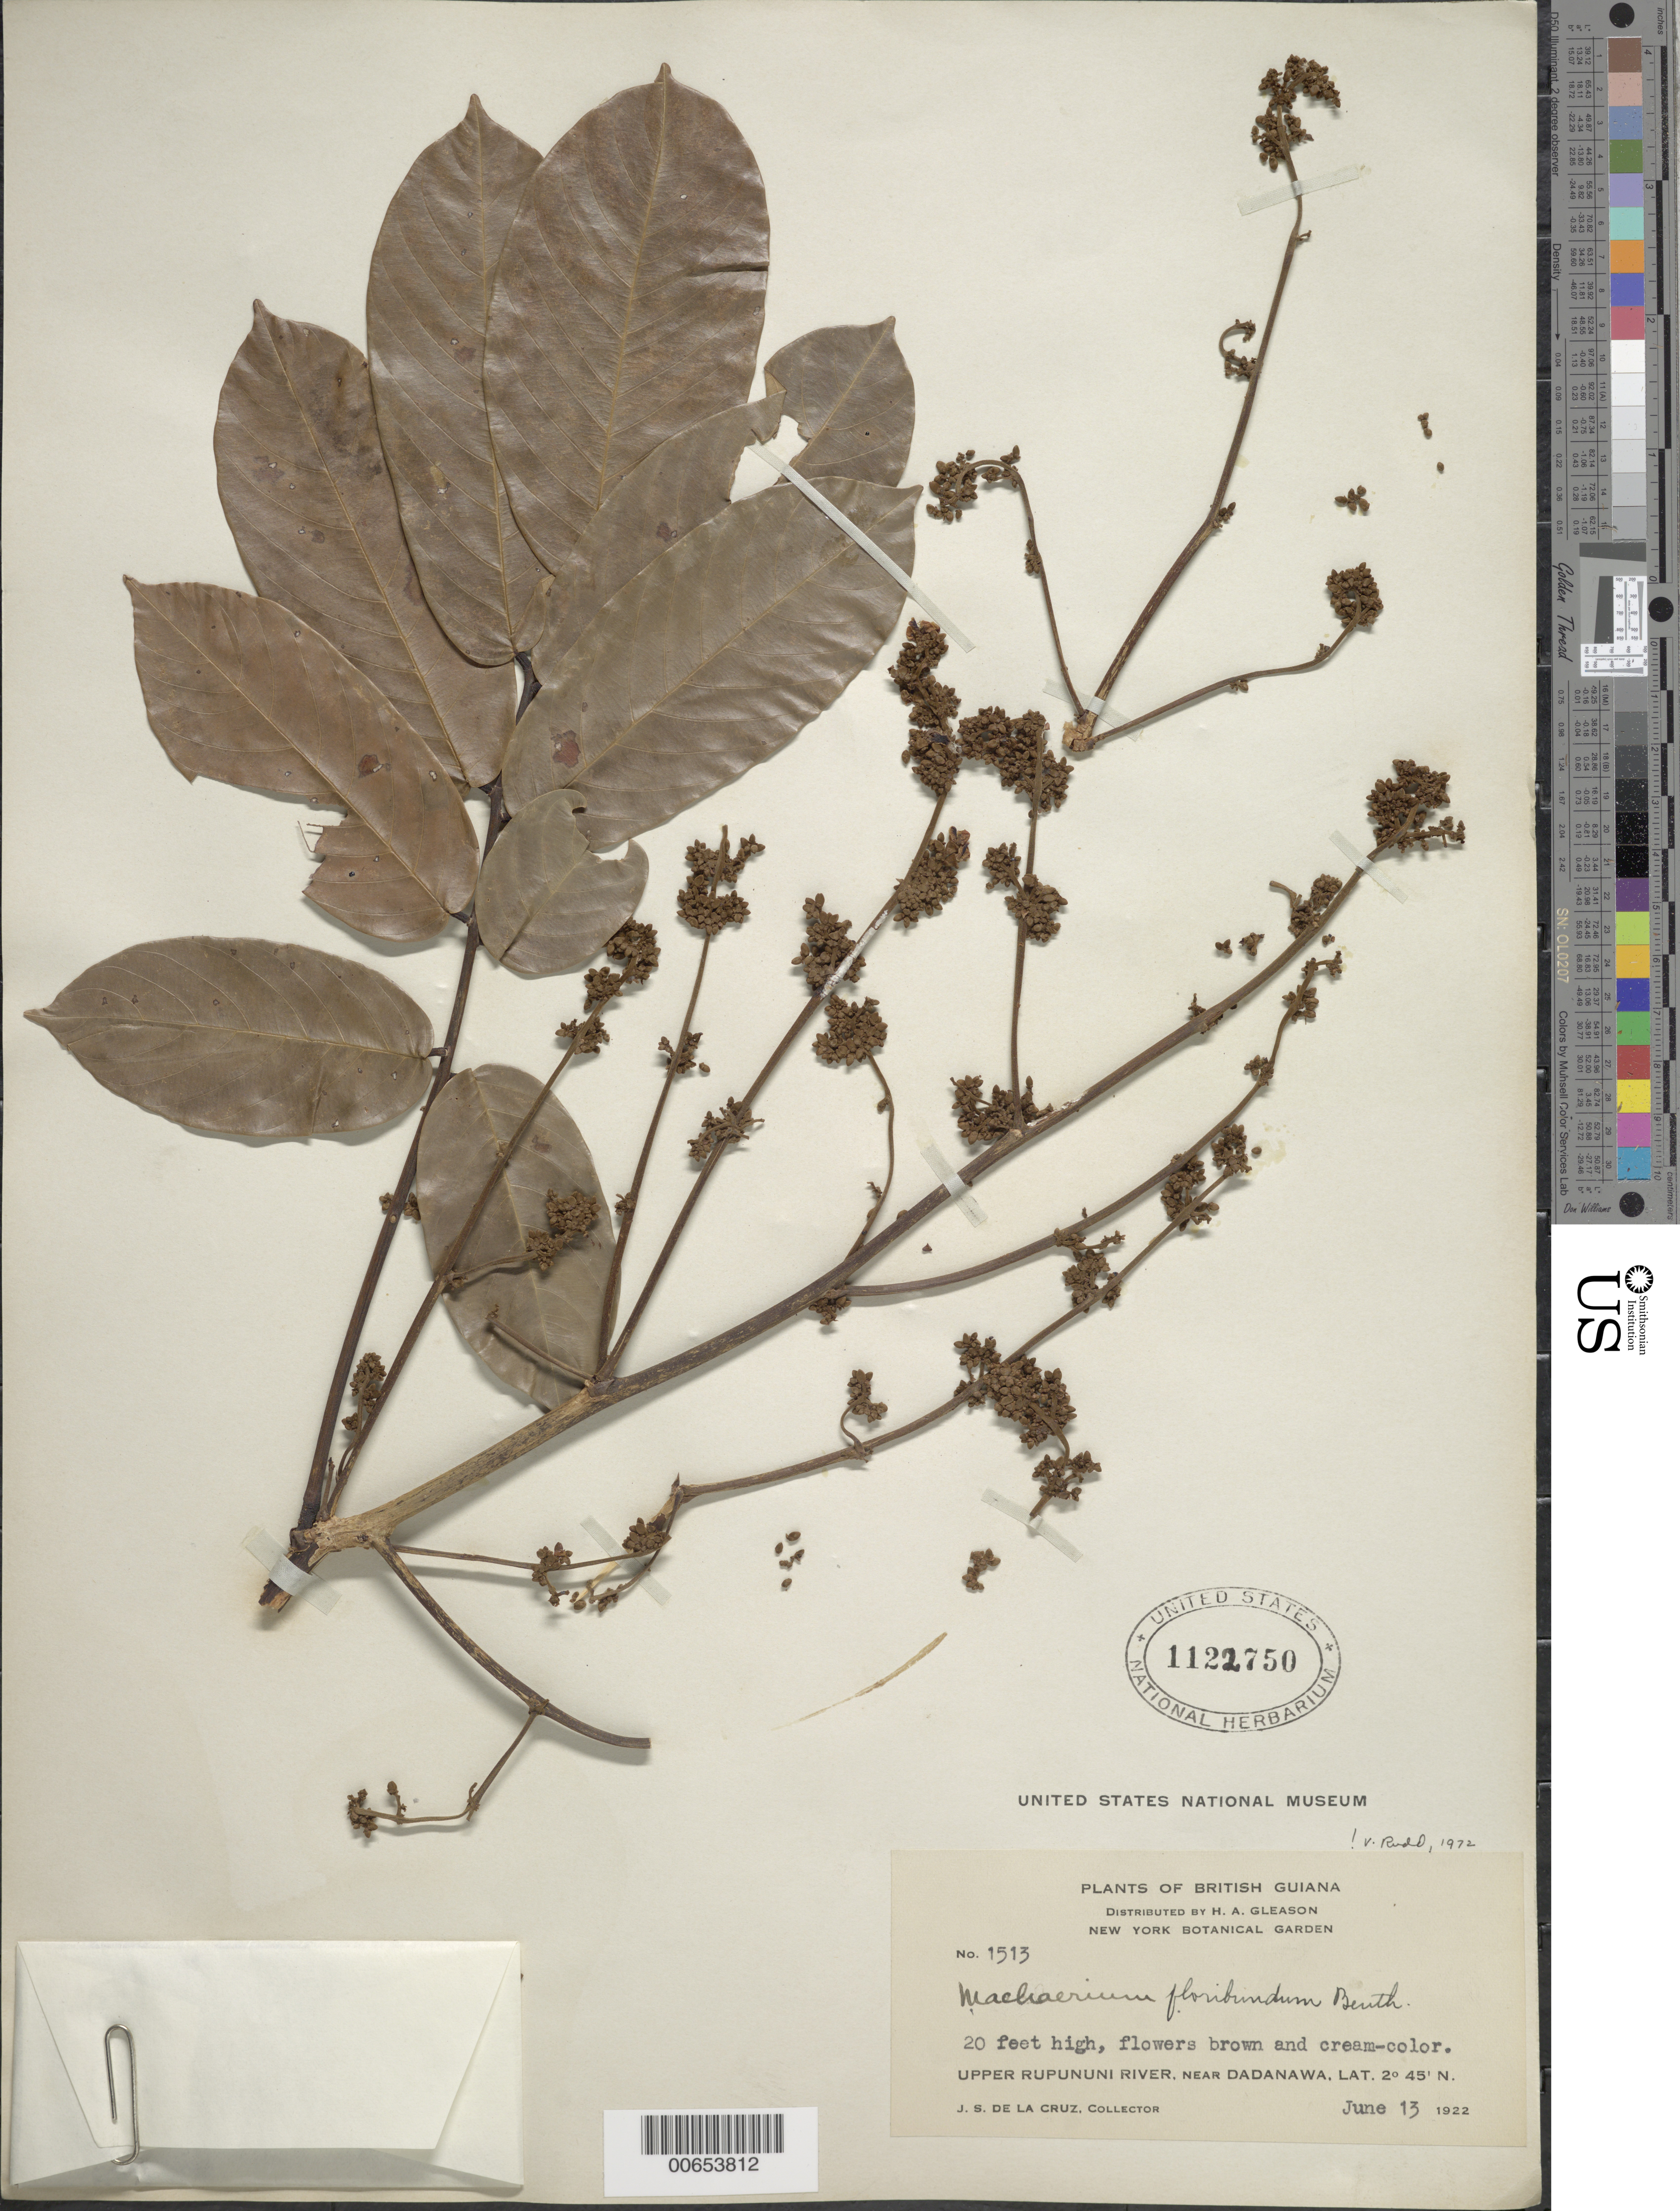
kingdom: Plantae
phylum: Tracheophyta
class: Magnoliopsida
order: Fabales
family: Fabaceae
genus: Machaerium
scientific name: Machaerium floribundum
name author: Benth.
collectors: J. S. de la Cruz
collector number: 1513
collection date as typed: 13-Jun-22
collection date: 1922-06-13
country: Guyana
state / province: U. Takutu-U. Essequibo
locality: Dadanawa, vic., upper Rupununi R.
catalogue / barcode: US 1122750